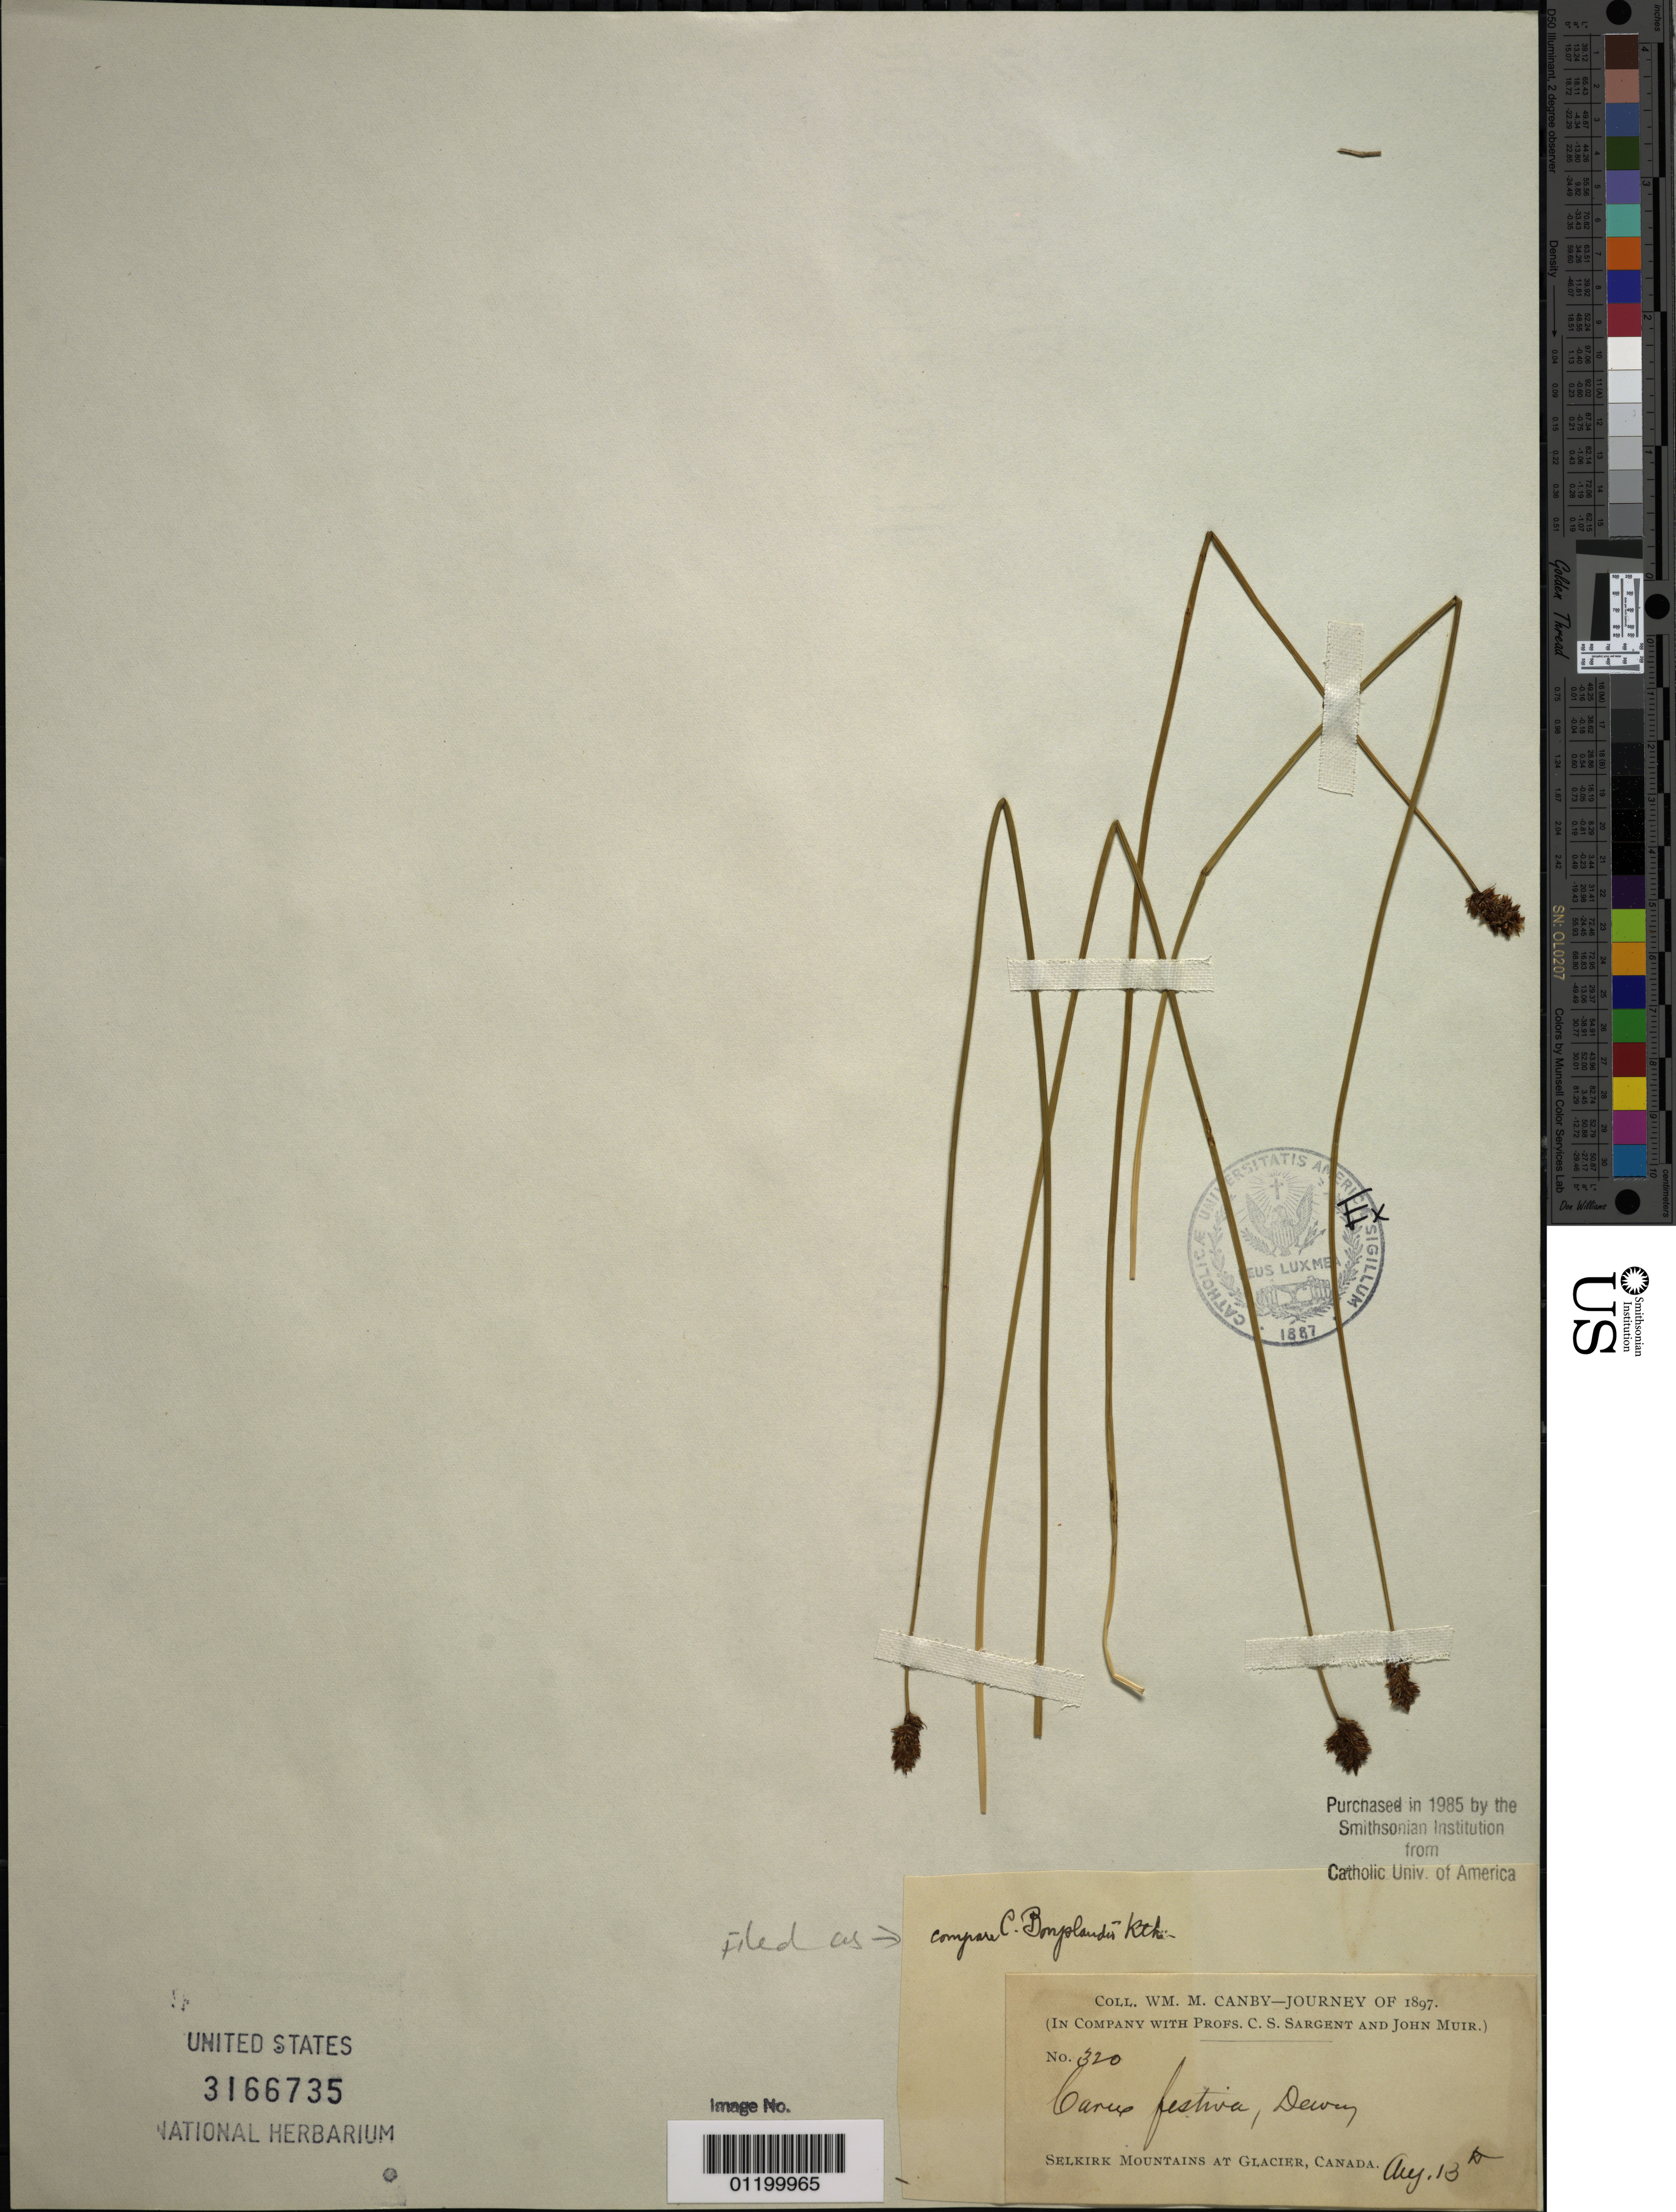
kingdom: Plantae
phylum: Tracheophyta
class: Liliopsida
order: Poales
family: Cyperaceae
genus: Carex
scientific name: Carex bonplandii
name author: Kunth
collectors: W. M. Canby, C. S. Sargent & J. Muir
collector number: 320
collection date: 1897-08-13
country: Canada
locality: Selkirk Mts. at Glacier.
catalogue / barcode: US 3166735